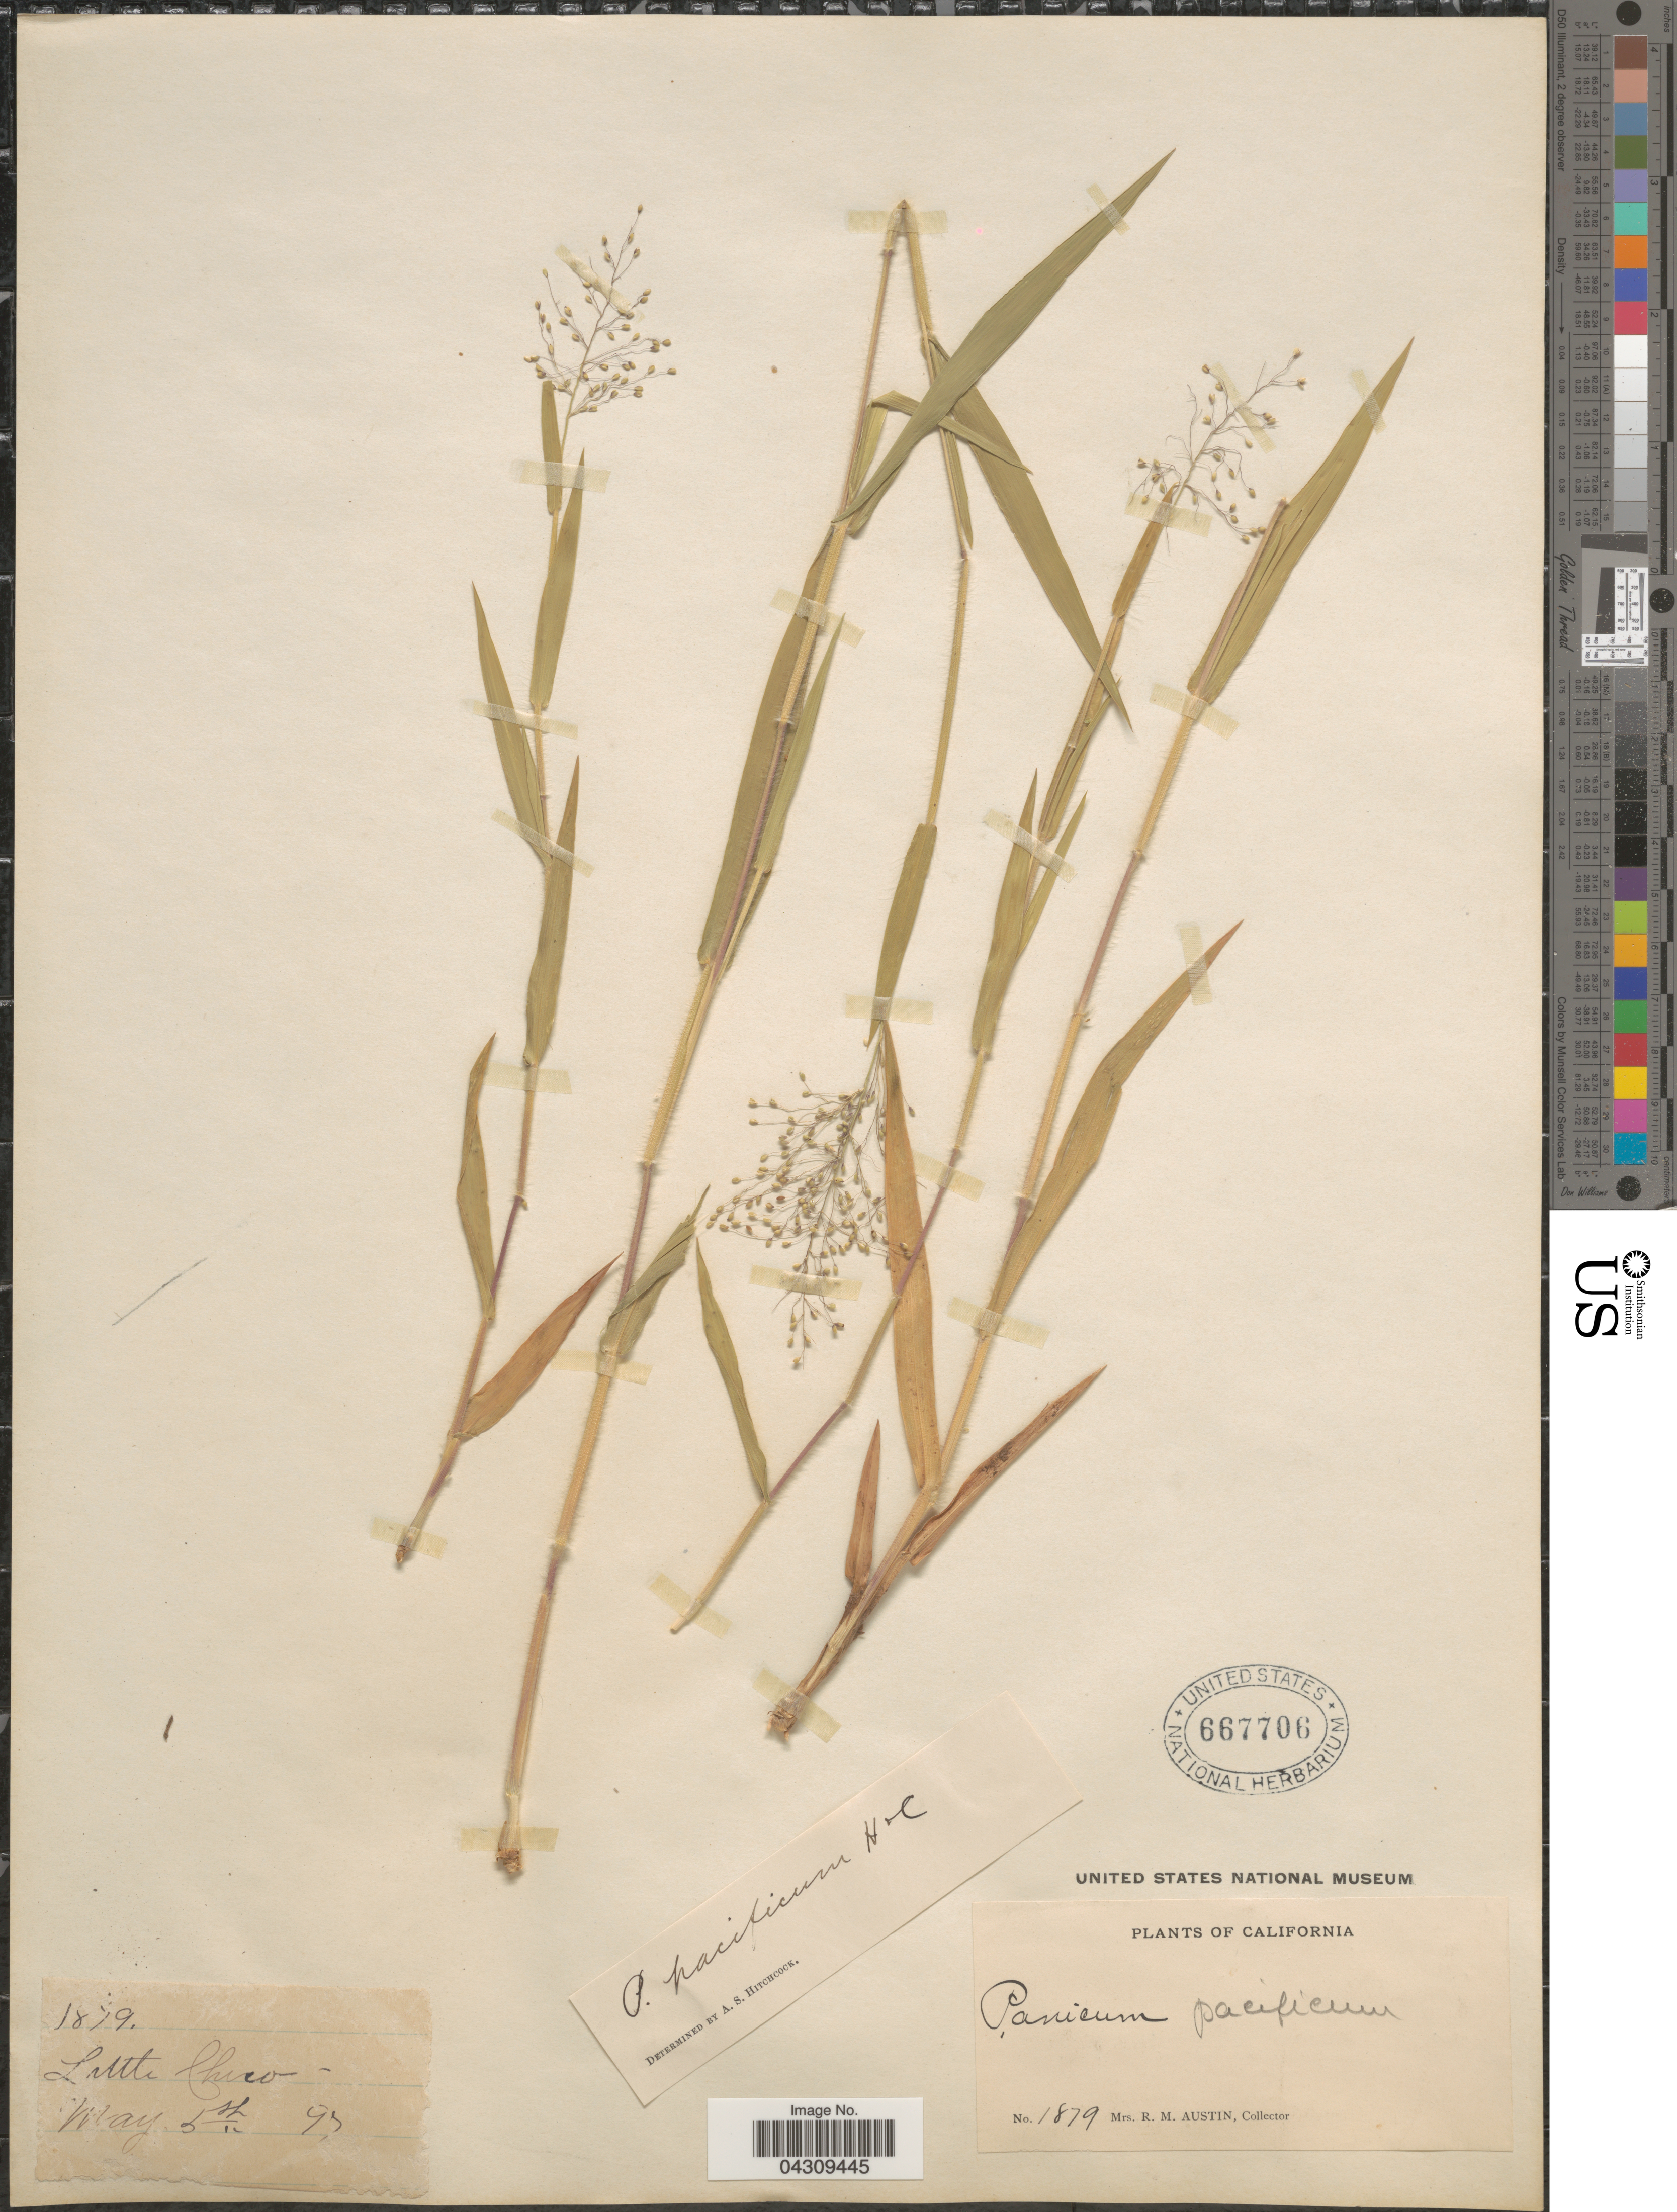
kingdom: Plantae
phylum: Tracheophyta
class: Liliopsida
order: Poales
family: Poaceae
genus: Dichanthelium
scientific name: Dichanthelium acuminatum var. acuminatum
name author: (Sw.) Gould & C.A. Clark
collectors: R. Austin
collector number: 1879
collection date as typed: Transcribed d/m/y: 5/5/93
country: United States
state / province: California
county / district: Butte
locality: Little Chico.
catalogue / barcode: US 667706